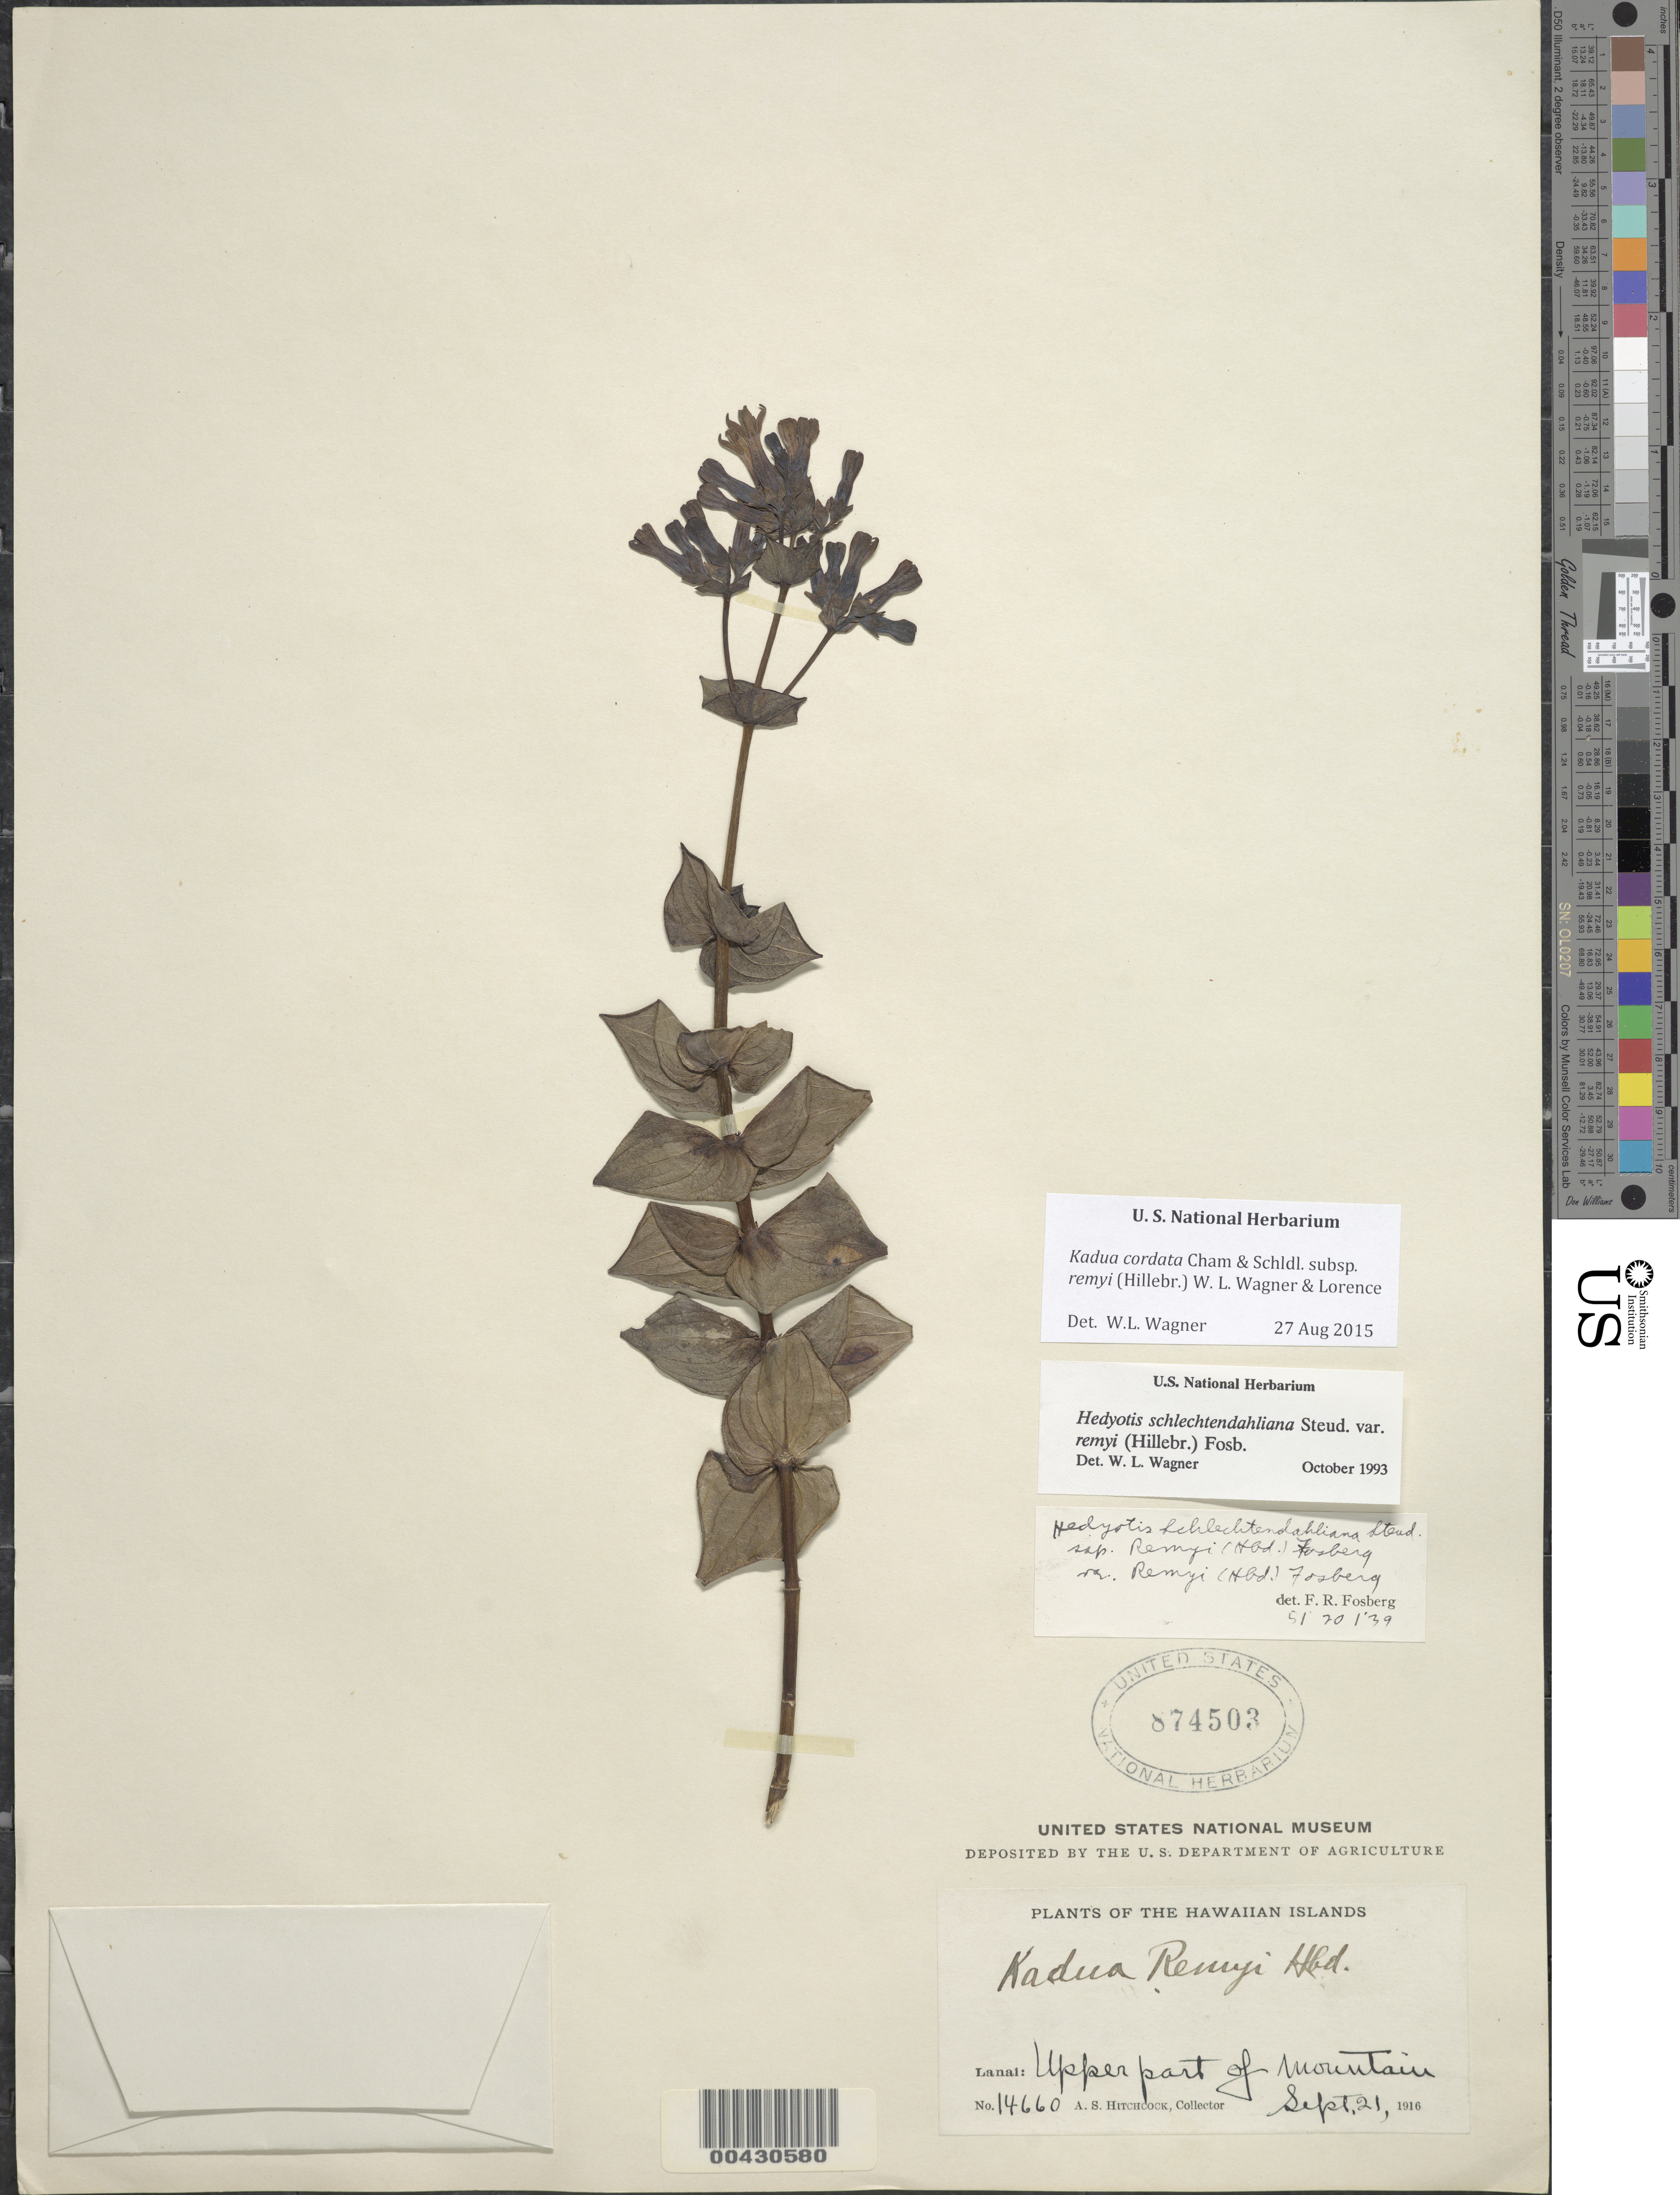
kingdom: Plantae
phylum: Tracheophyta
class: Magnoliopsida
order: Gentianales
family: Rubiaceae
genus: Kadua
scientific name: Kadua cordata subsp. remyi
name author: (Hillebr.) W.L. Wagner & Lorence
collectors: A. S. Hitchcock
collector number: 14660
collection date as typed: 21 Sep 1916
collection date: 1916-09-21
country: United States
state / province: Hawaii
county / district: Maui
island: Lana'i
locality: Upper part of mountain.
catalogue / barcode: US 874503